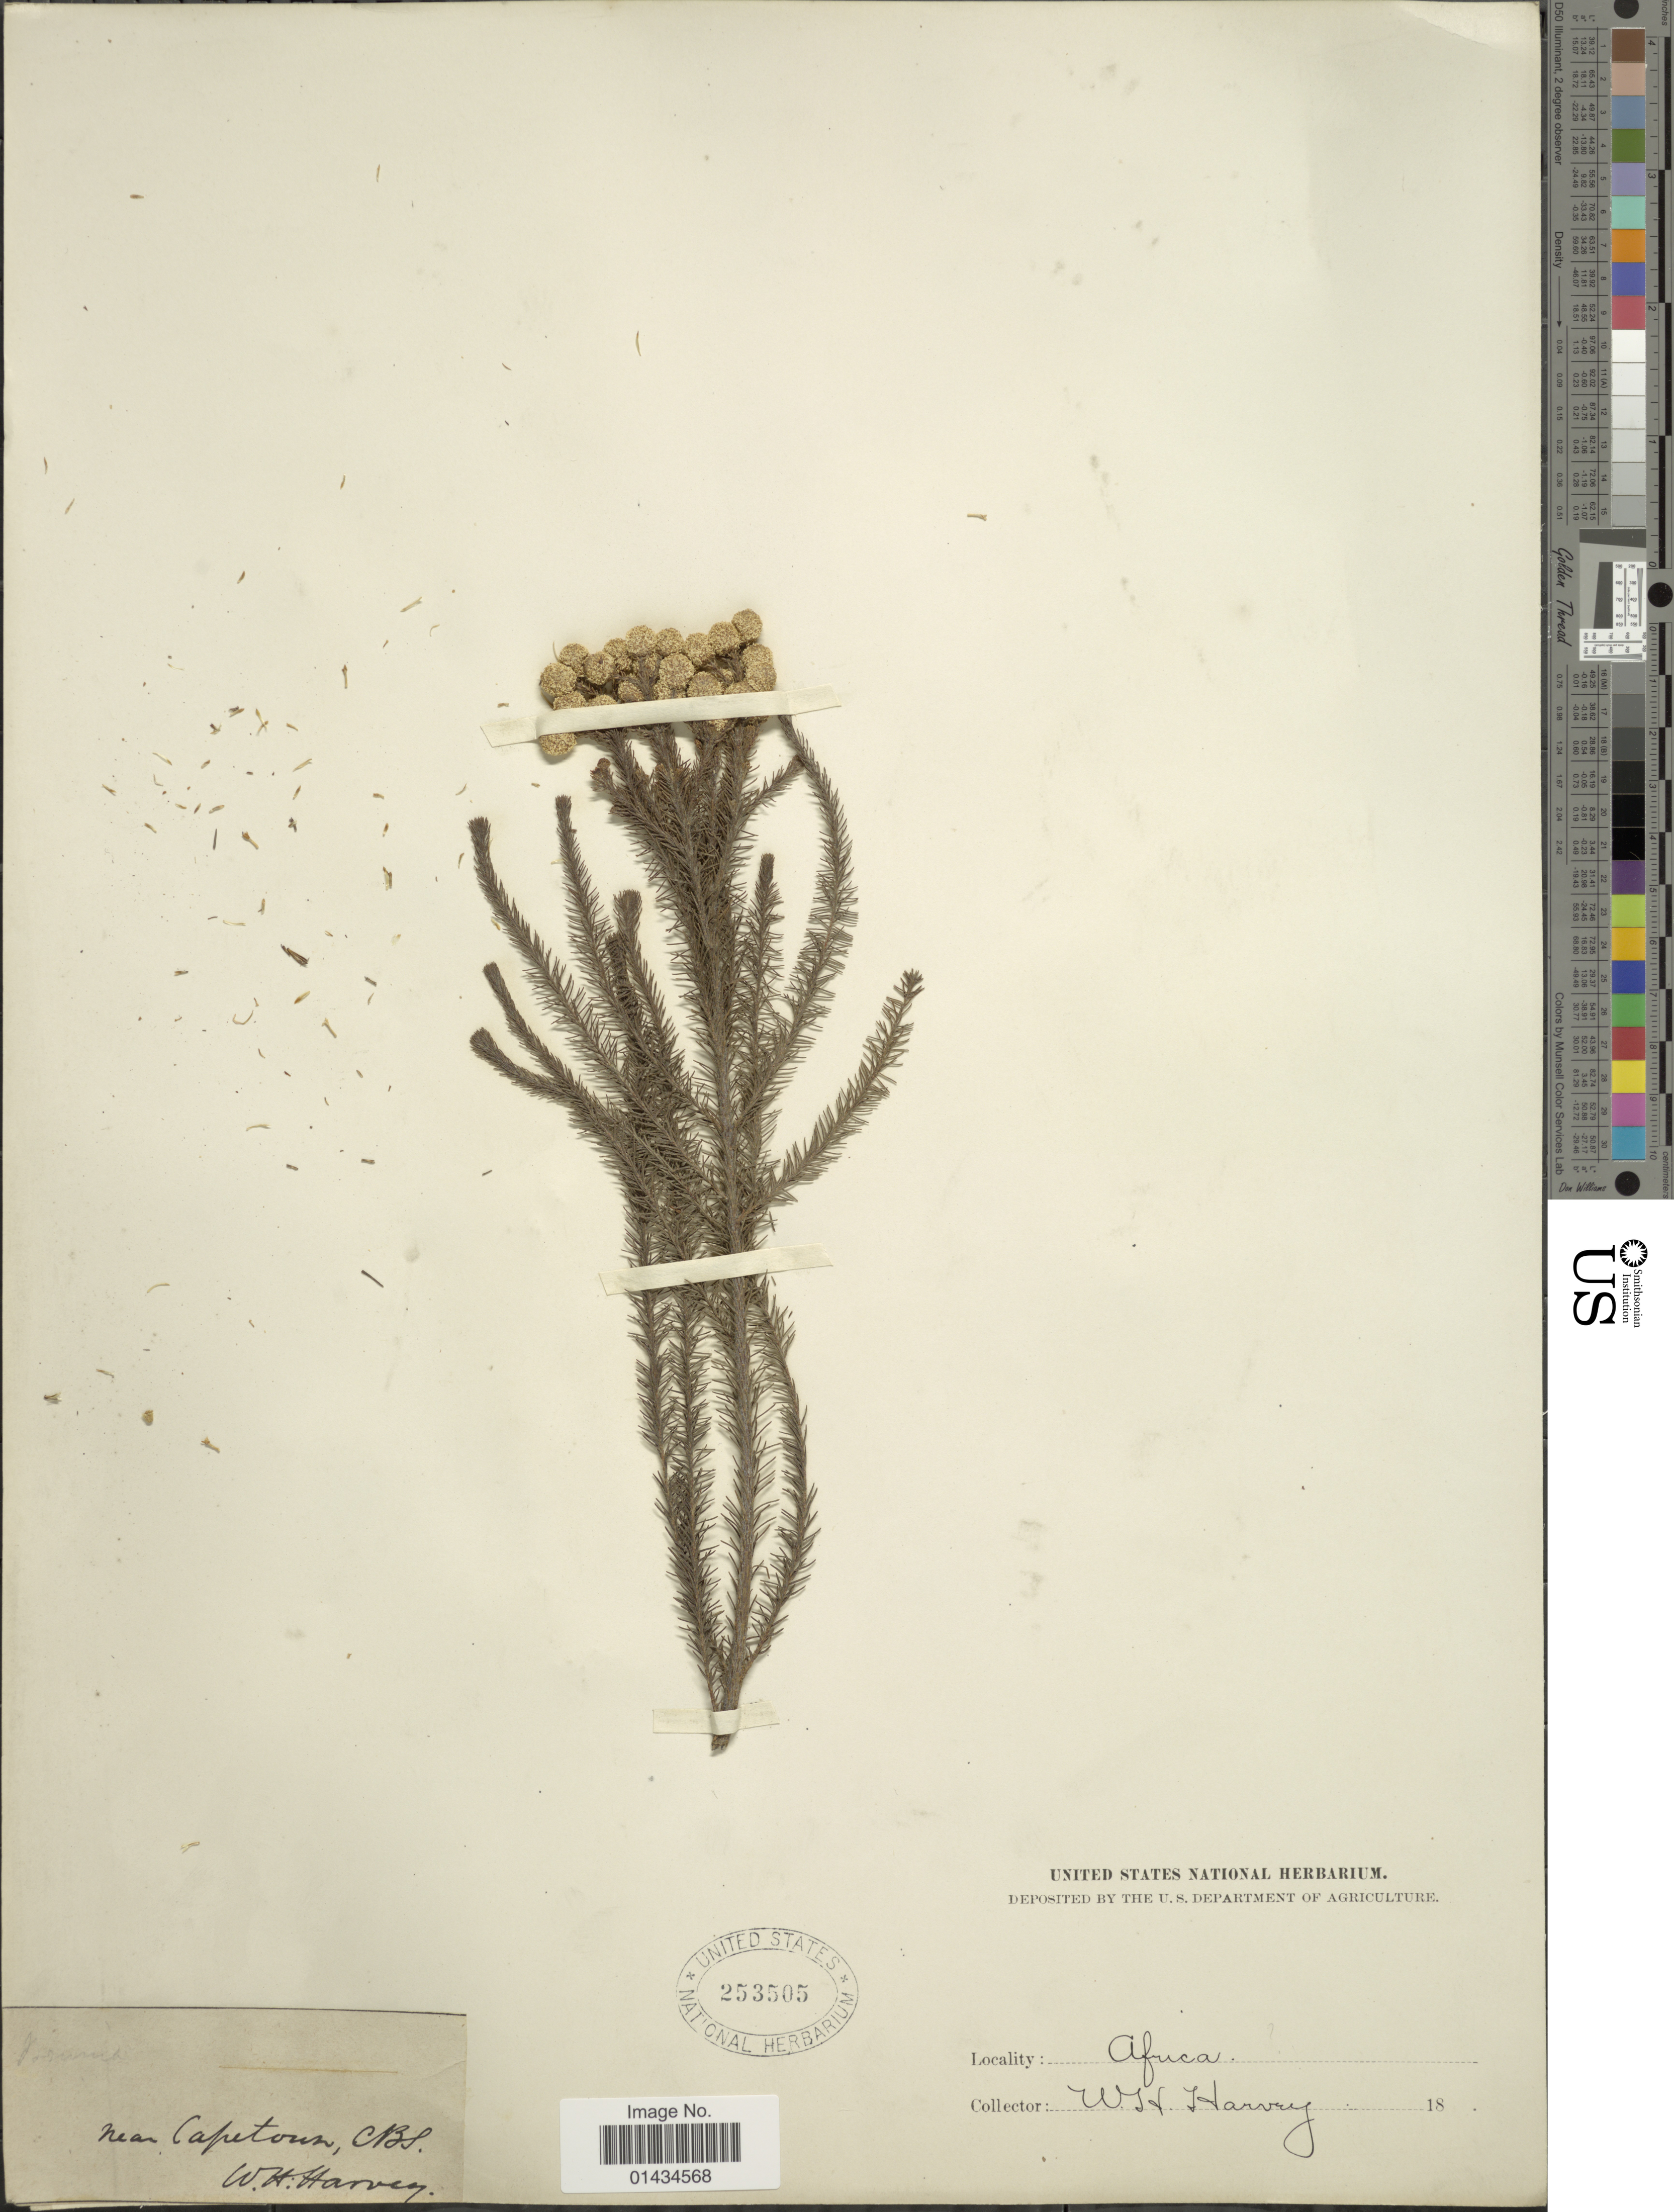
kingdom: Plantae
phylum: Tracheophyta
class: Magnoliopsida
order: Asterales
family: Asteraceae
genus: Stoebe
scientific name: Stoebe sp.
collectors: W. Harvey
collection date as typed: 18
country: South Africa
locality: Near Capetown, CBS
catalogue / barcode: US 253505